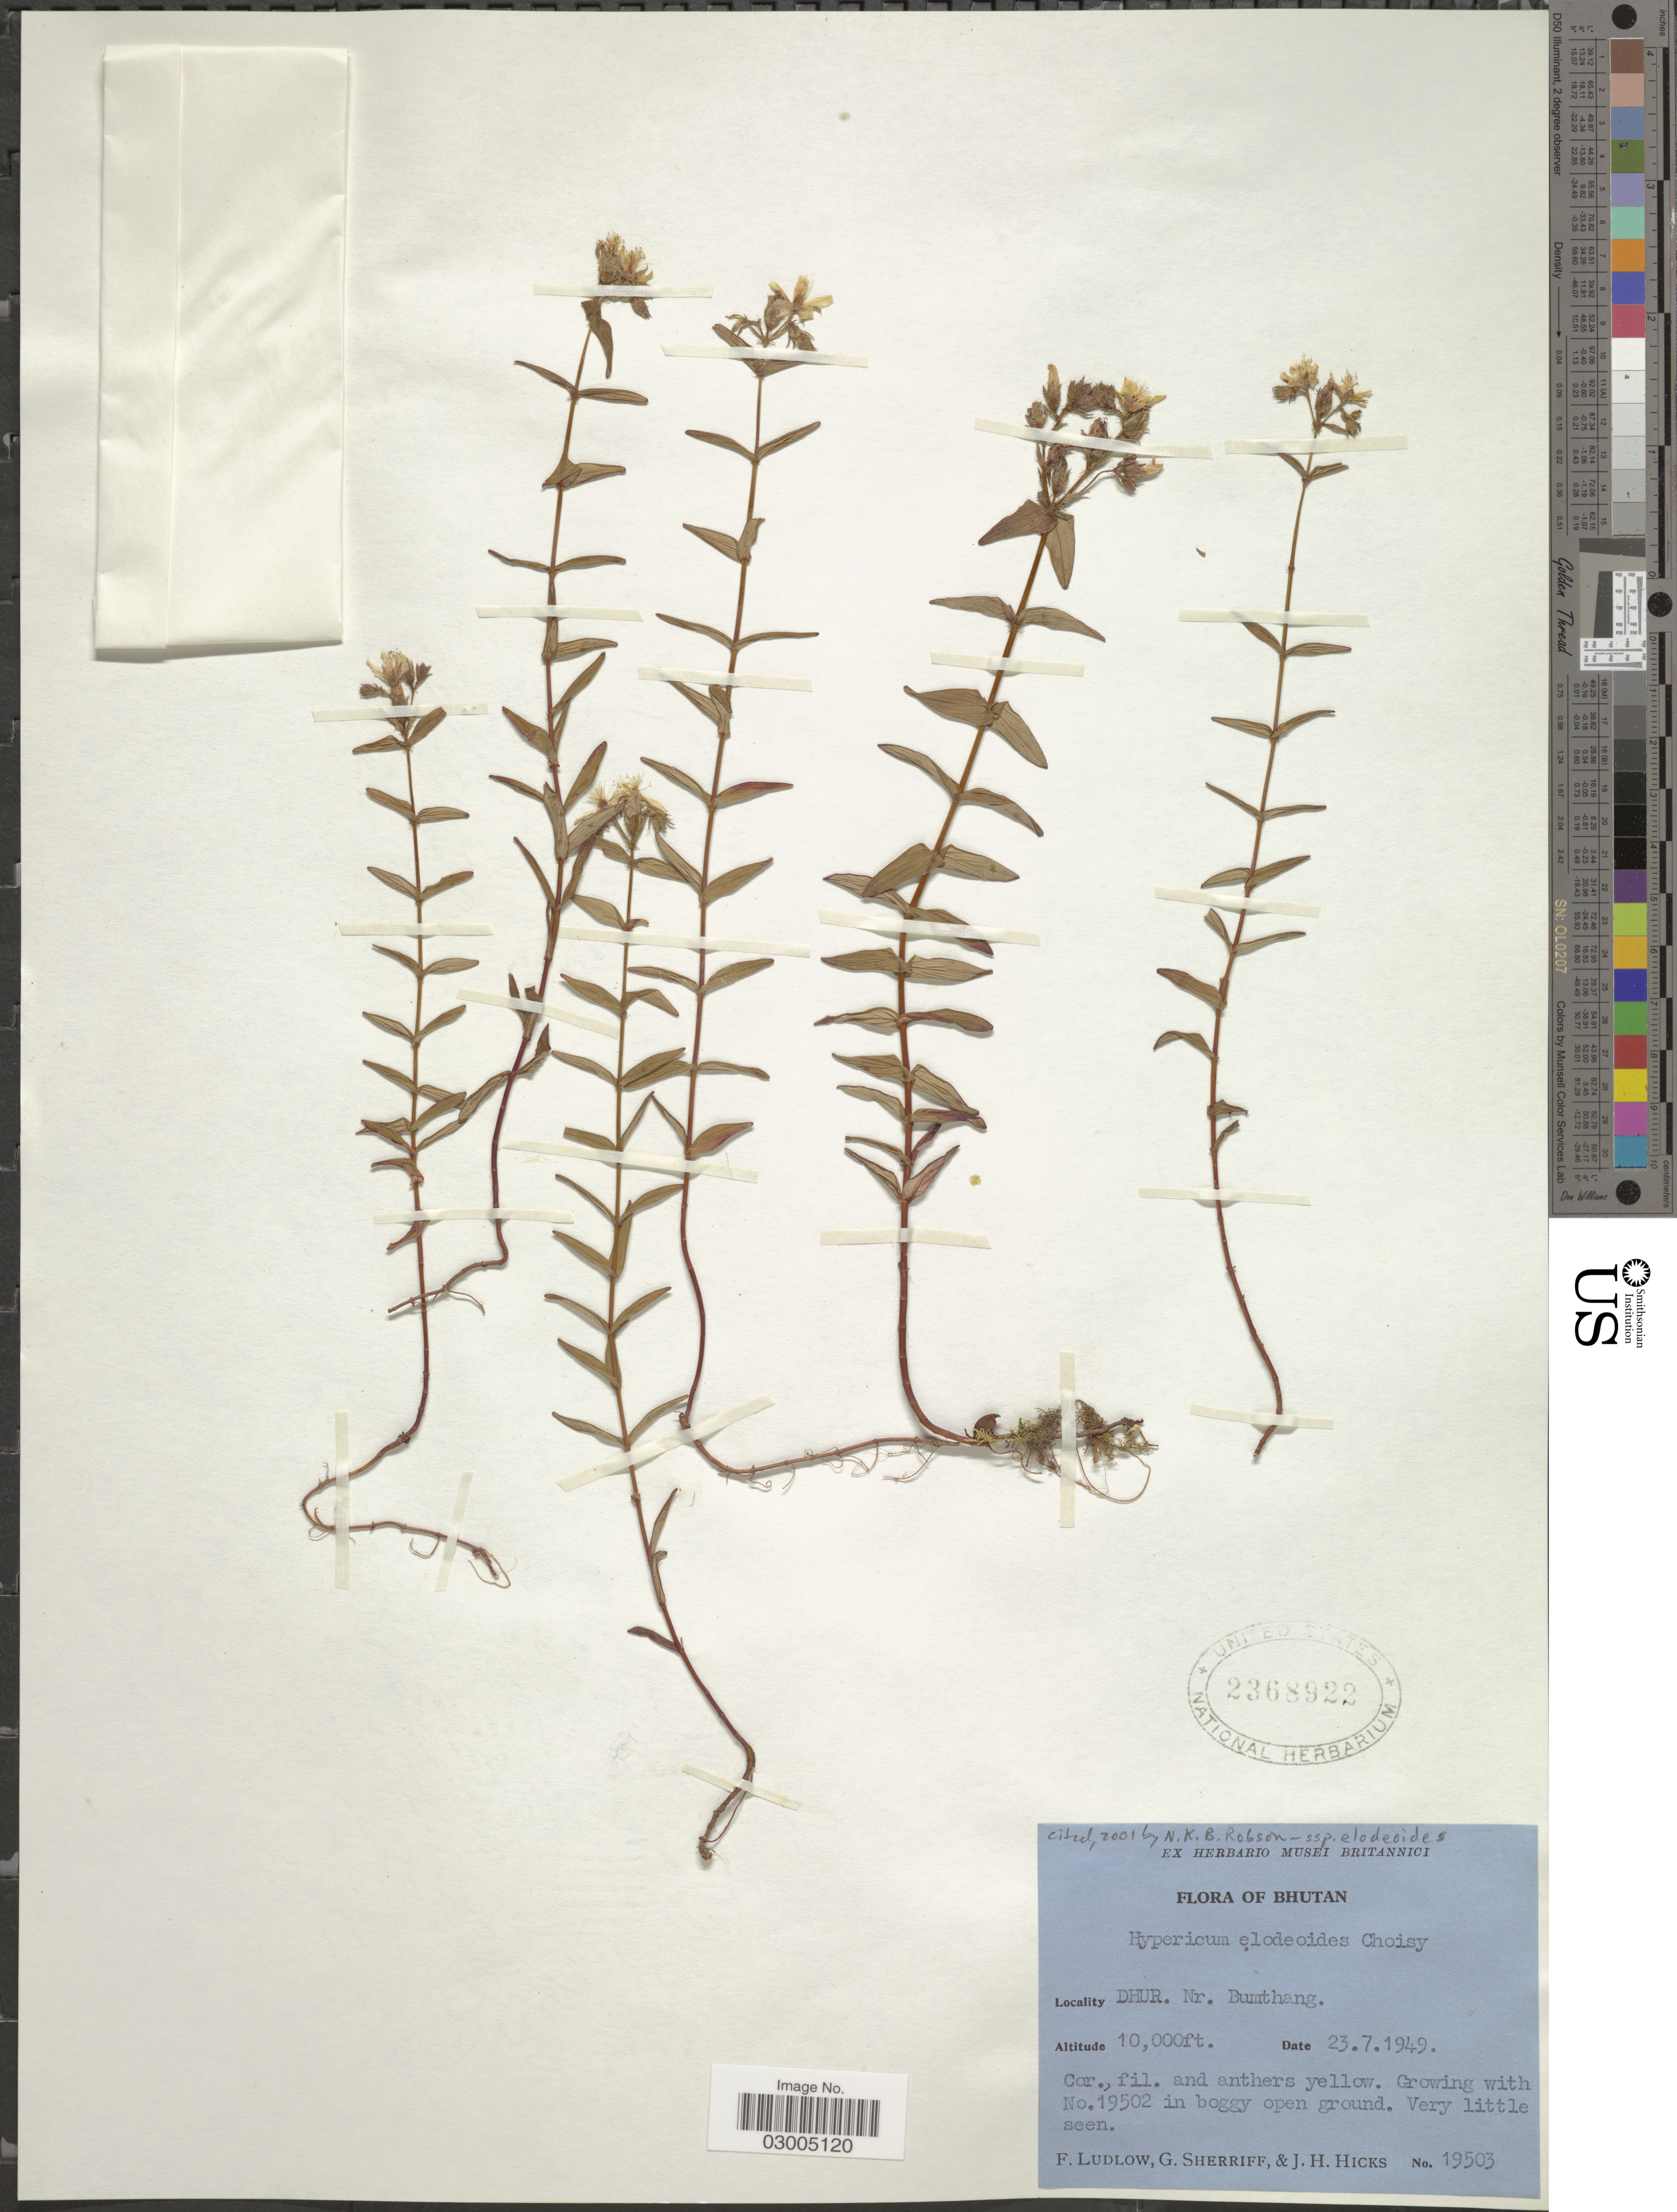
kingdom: Plantae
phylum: Tracheophyta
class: Magnoliopsida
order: Malpighiales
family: Hypericaceae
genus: Hypericum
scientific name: Hypericum elodeoides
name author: Choisy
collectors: F. Ludlow, G. Sherriff & J. H. Hicks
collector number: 19503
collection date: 1949-07-23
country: Bhutan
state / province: Bumthang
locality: Dhur. Br. Bumthang.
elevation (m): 3048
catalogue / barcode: US 2368922